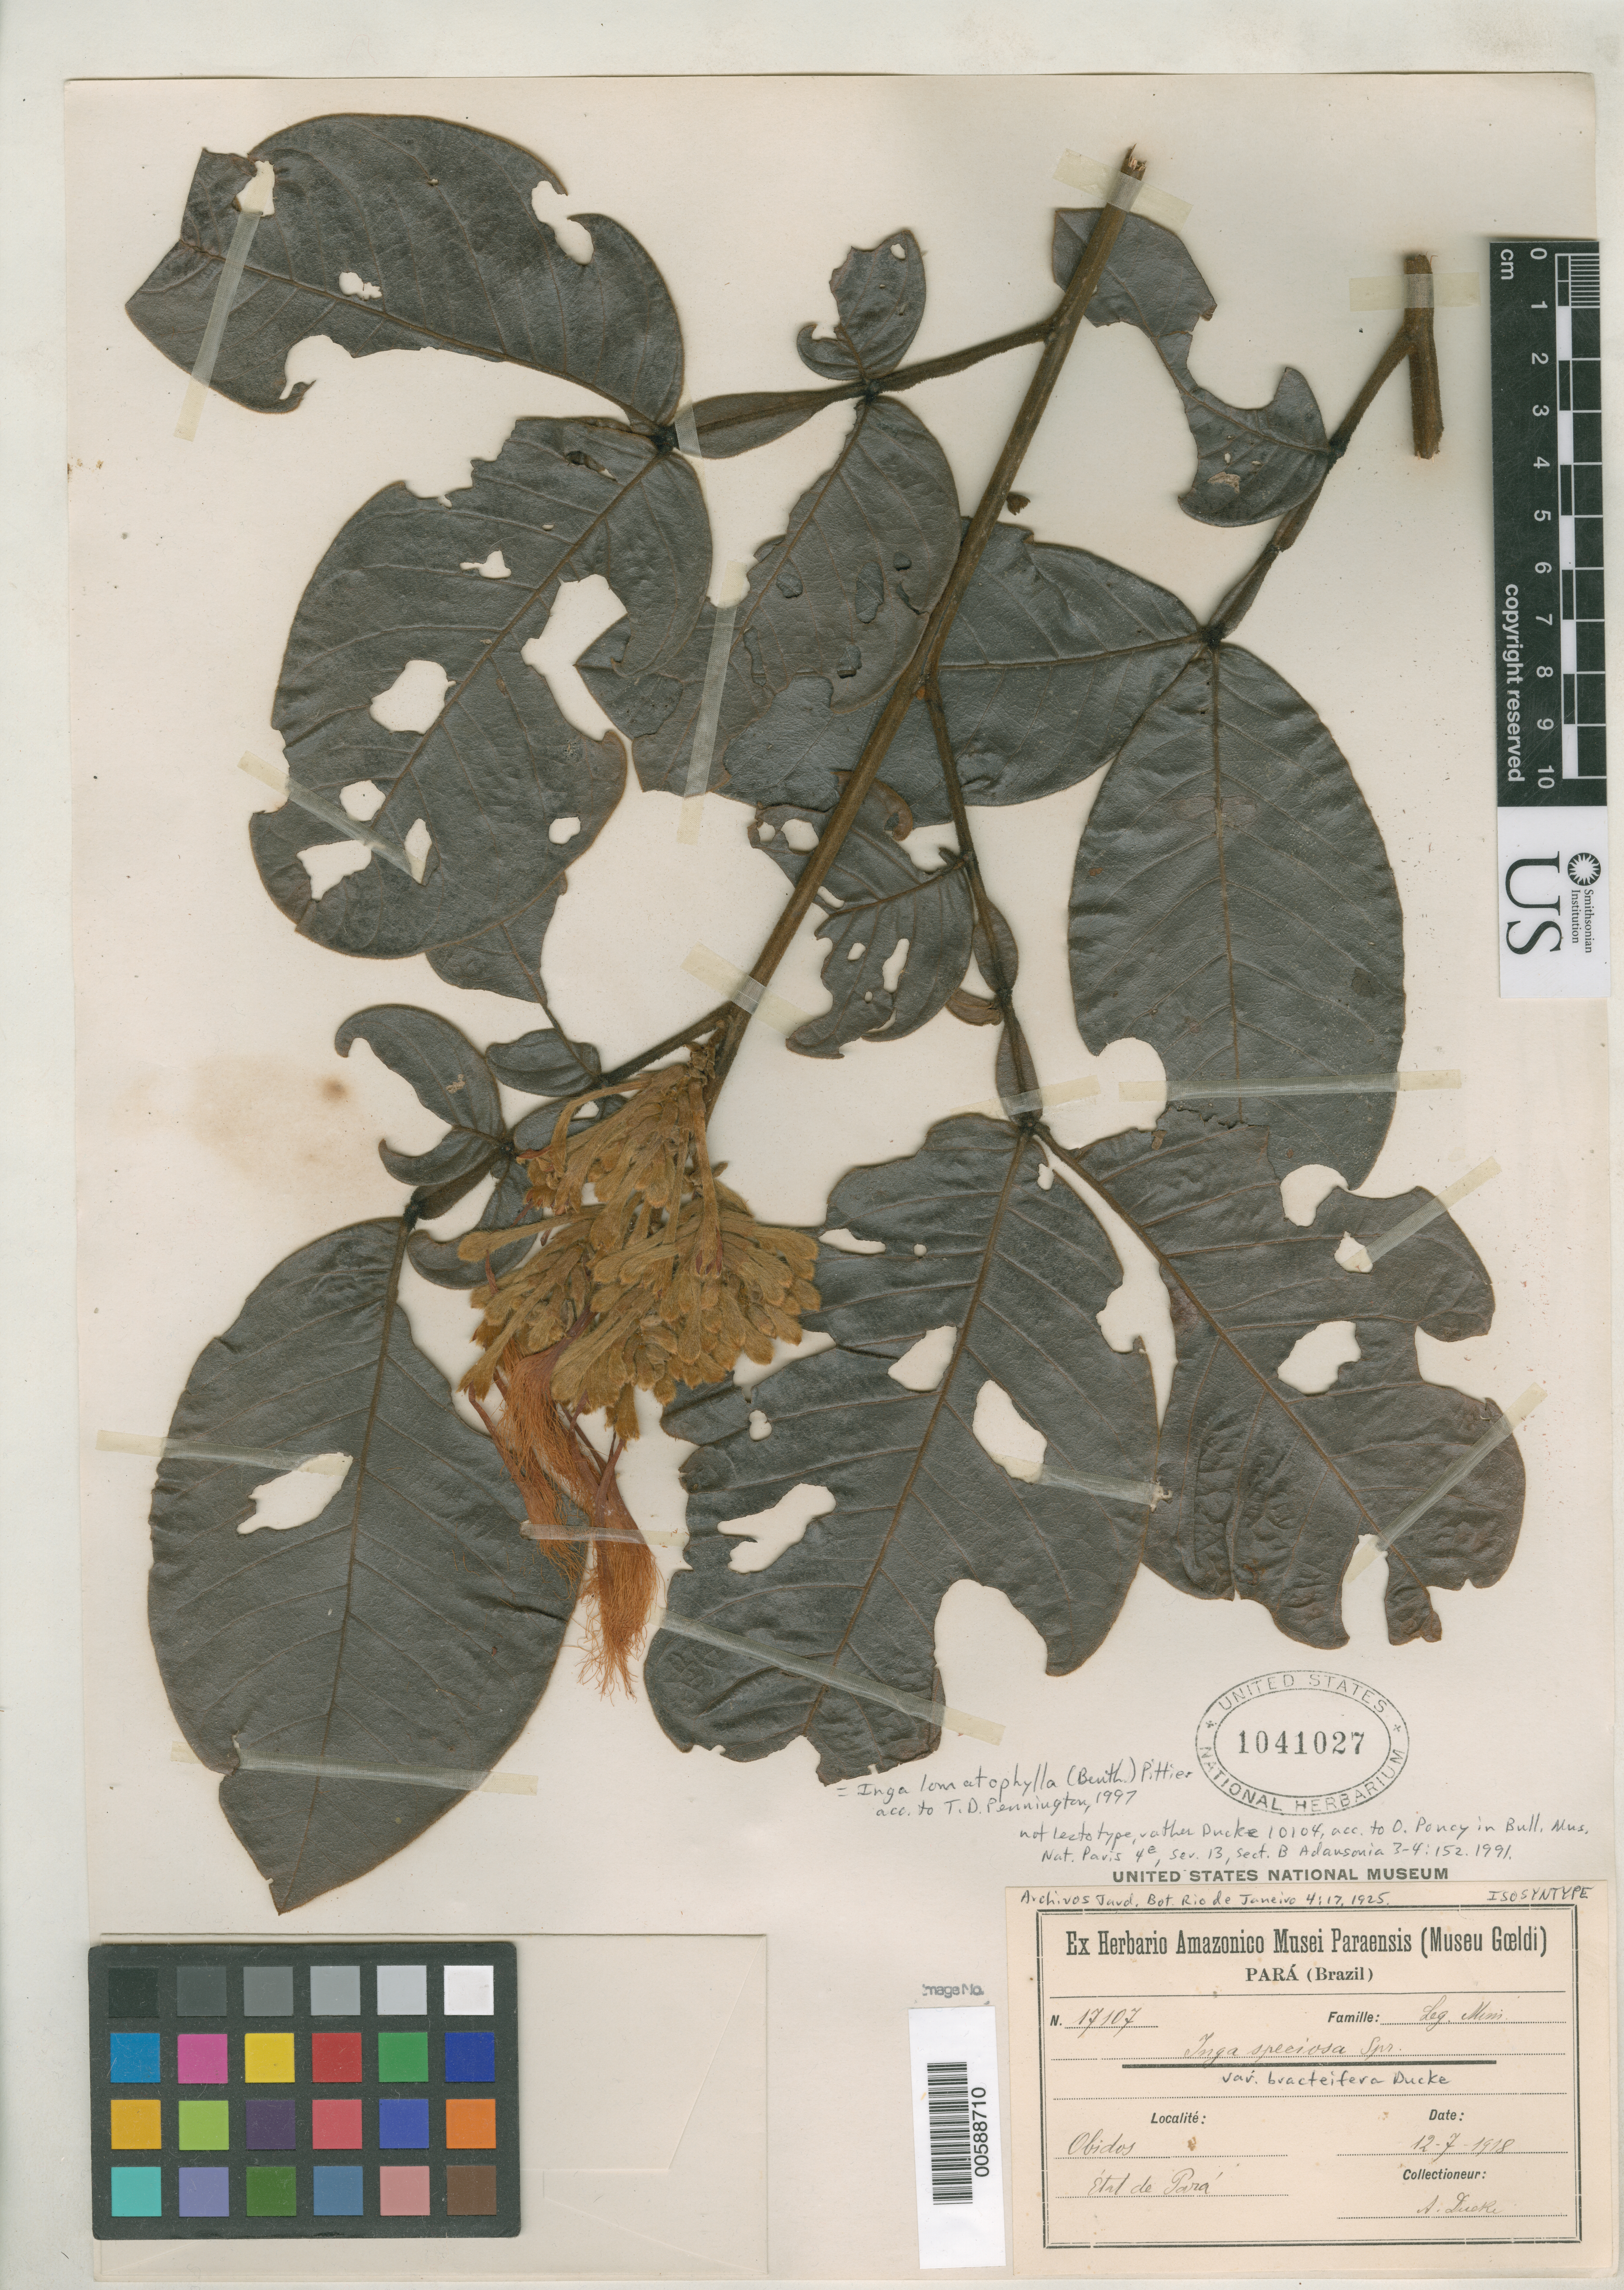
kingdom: Plantae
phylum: Tracheophyta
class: Magnoliopsida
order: Fabales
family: Fabaceae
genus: Inga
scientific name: Inga speciosa var. bracteifera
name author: Ducke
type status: Isosyntype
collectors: A. Ducke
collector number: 17107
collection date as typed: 12 Jul 1918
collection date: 1918-07-12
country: Brazil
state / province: Pará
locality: Obidos.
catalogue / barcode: US 1041027